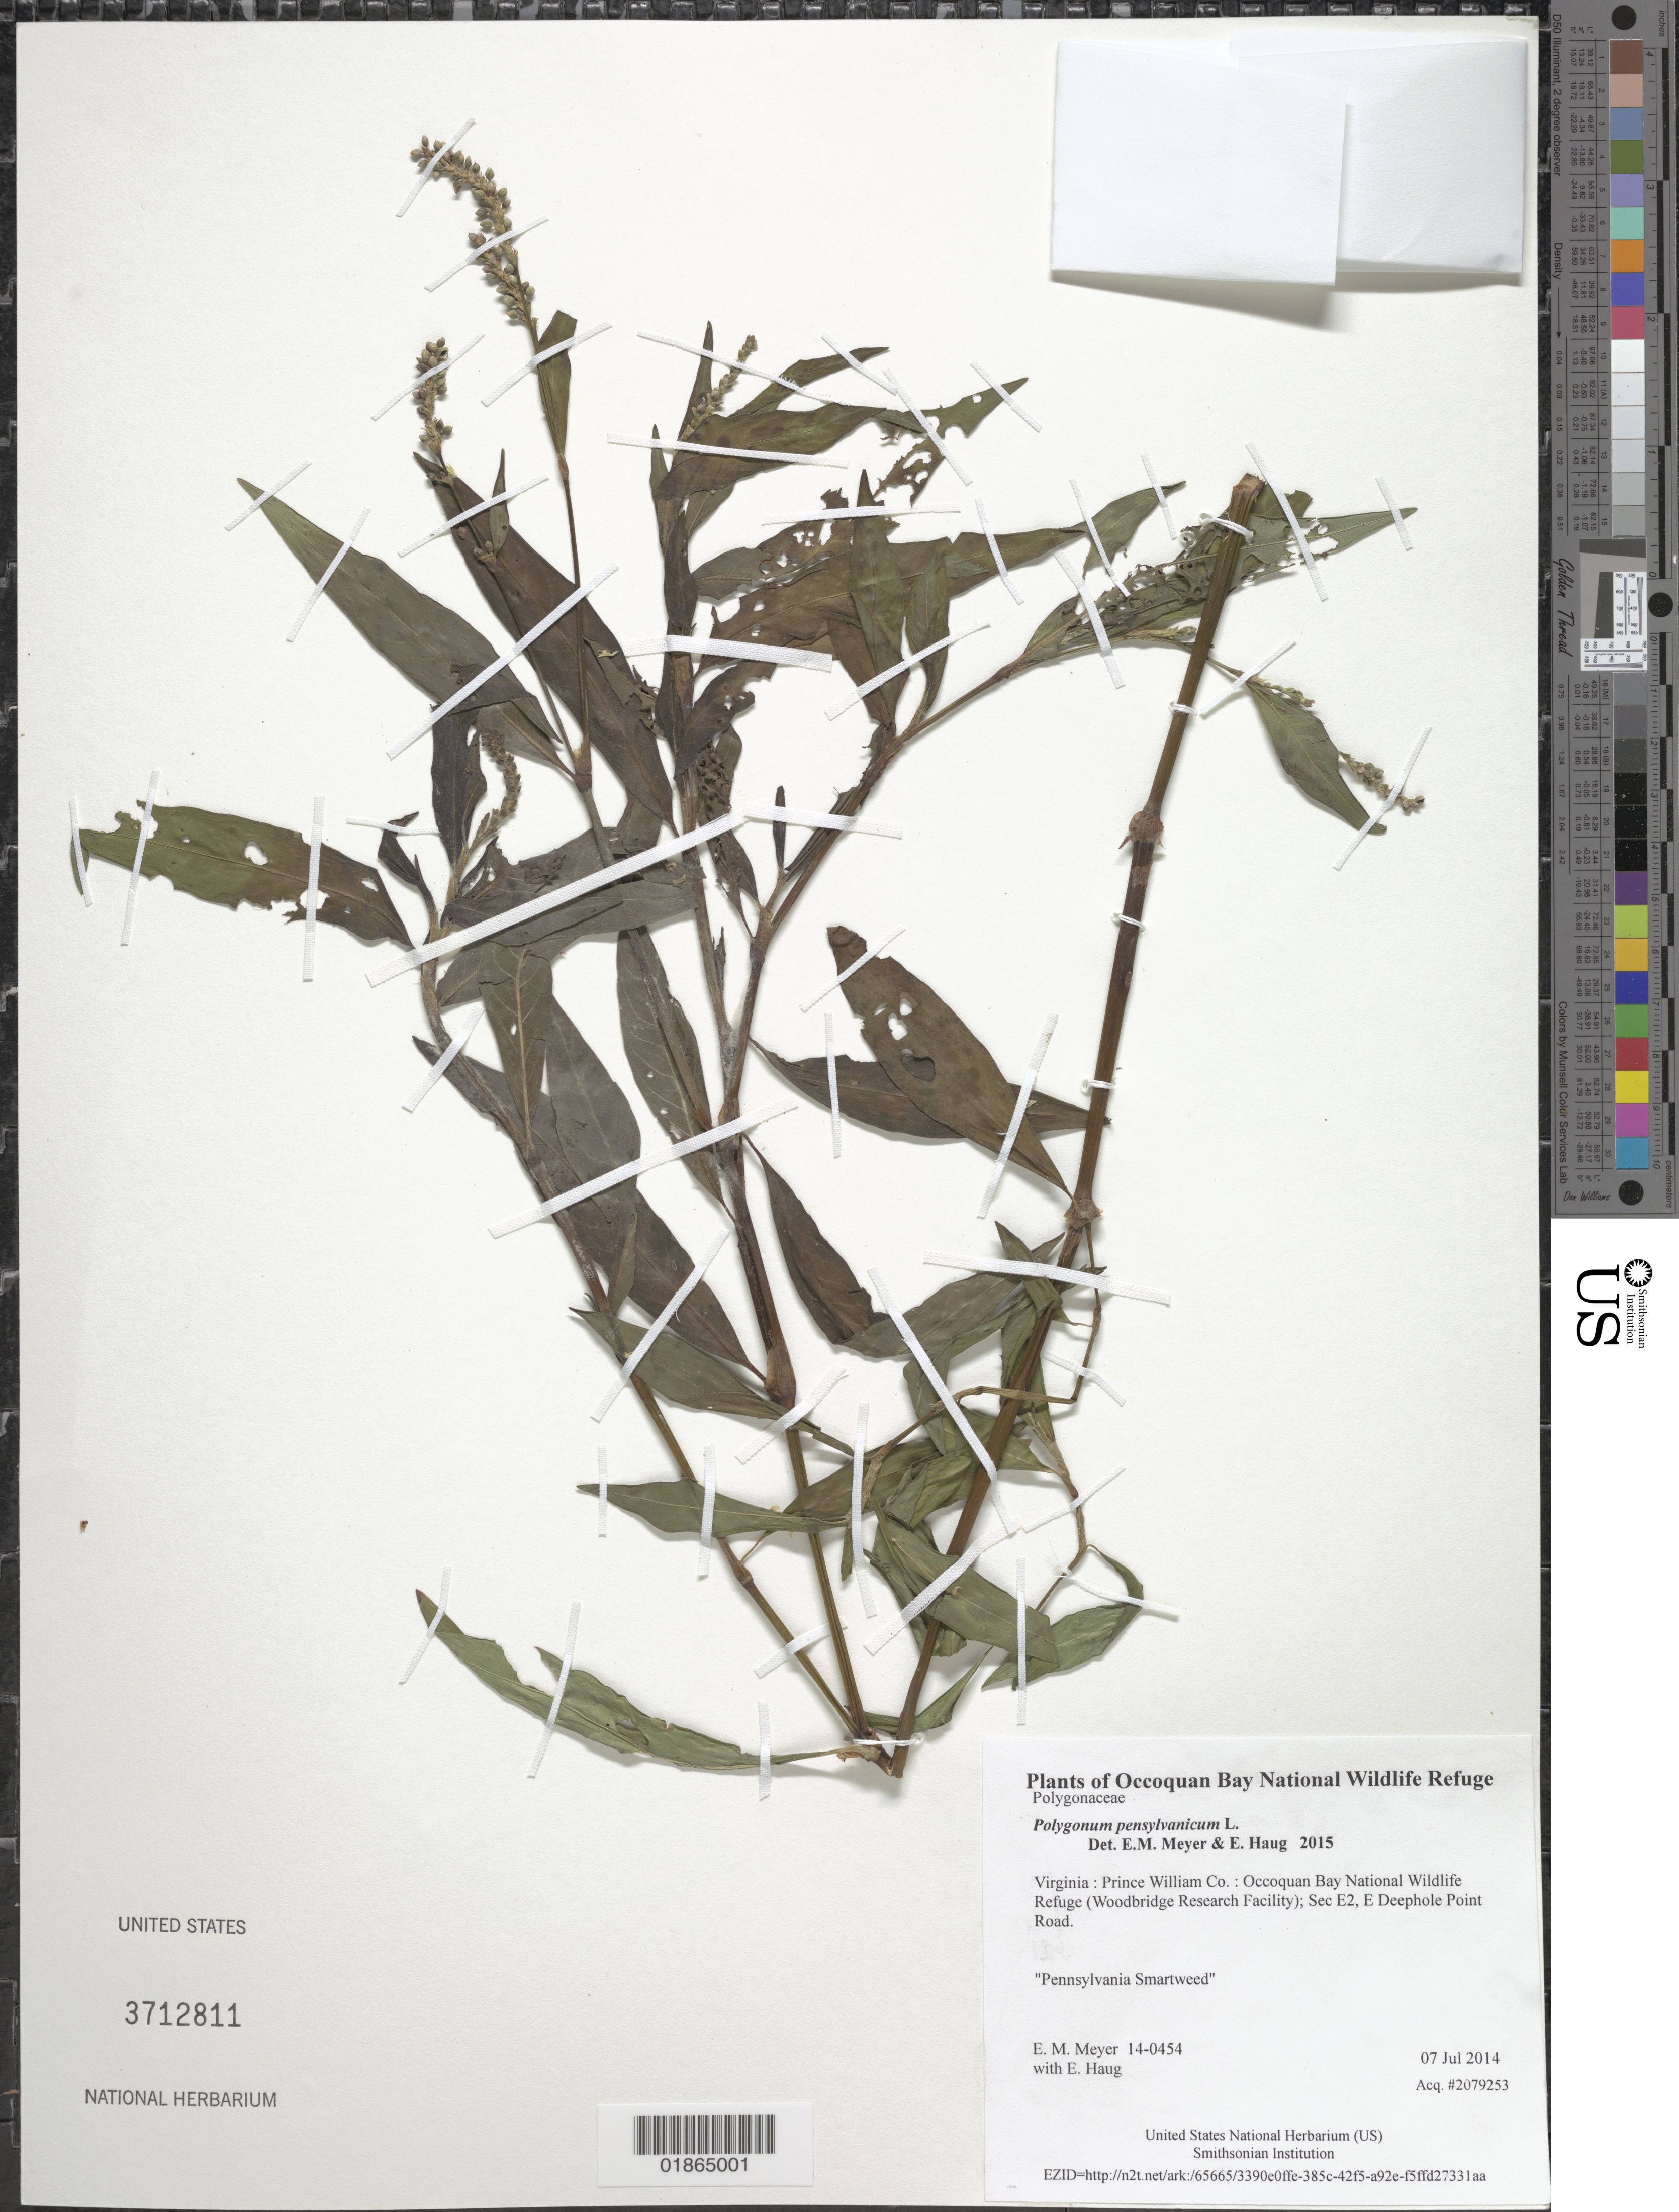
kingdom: Plantae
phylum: Tracheophyta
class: Magnoliopsida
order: Caryophyllales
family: Polygonaceae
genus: Persicaria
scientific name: Persicaria pensylvanica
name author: (L.) M. Gómez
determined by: Atha, D. E.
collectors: E. M. Meyer & E. Haug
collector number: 14-0454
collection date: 2014-07-07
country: United States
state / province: Virginia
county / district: Prince William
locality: Occoquan Bay National Wildlife Refuge (Woodbridge Research Facility); Sec E2, E Deephole Point Road.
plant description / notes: Pennsylvania Smartweed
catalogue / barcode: US 3712811